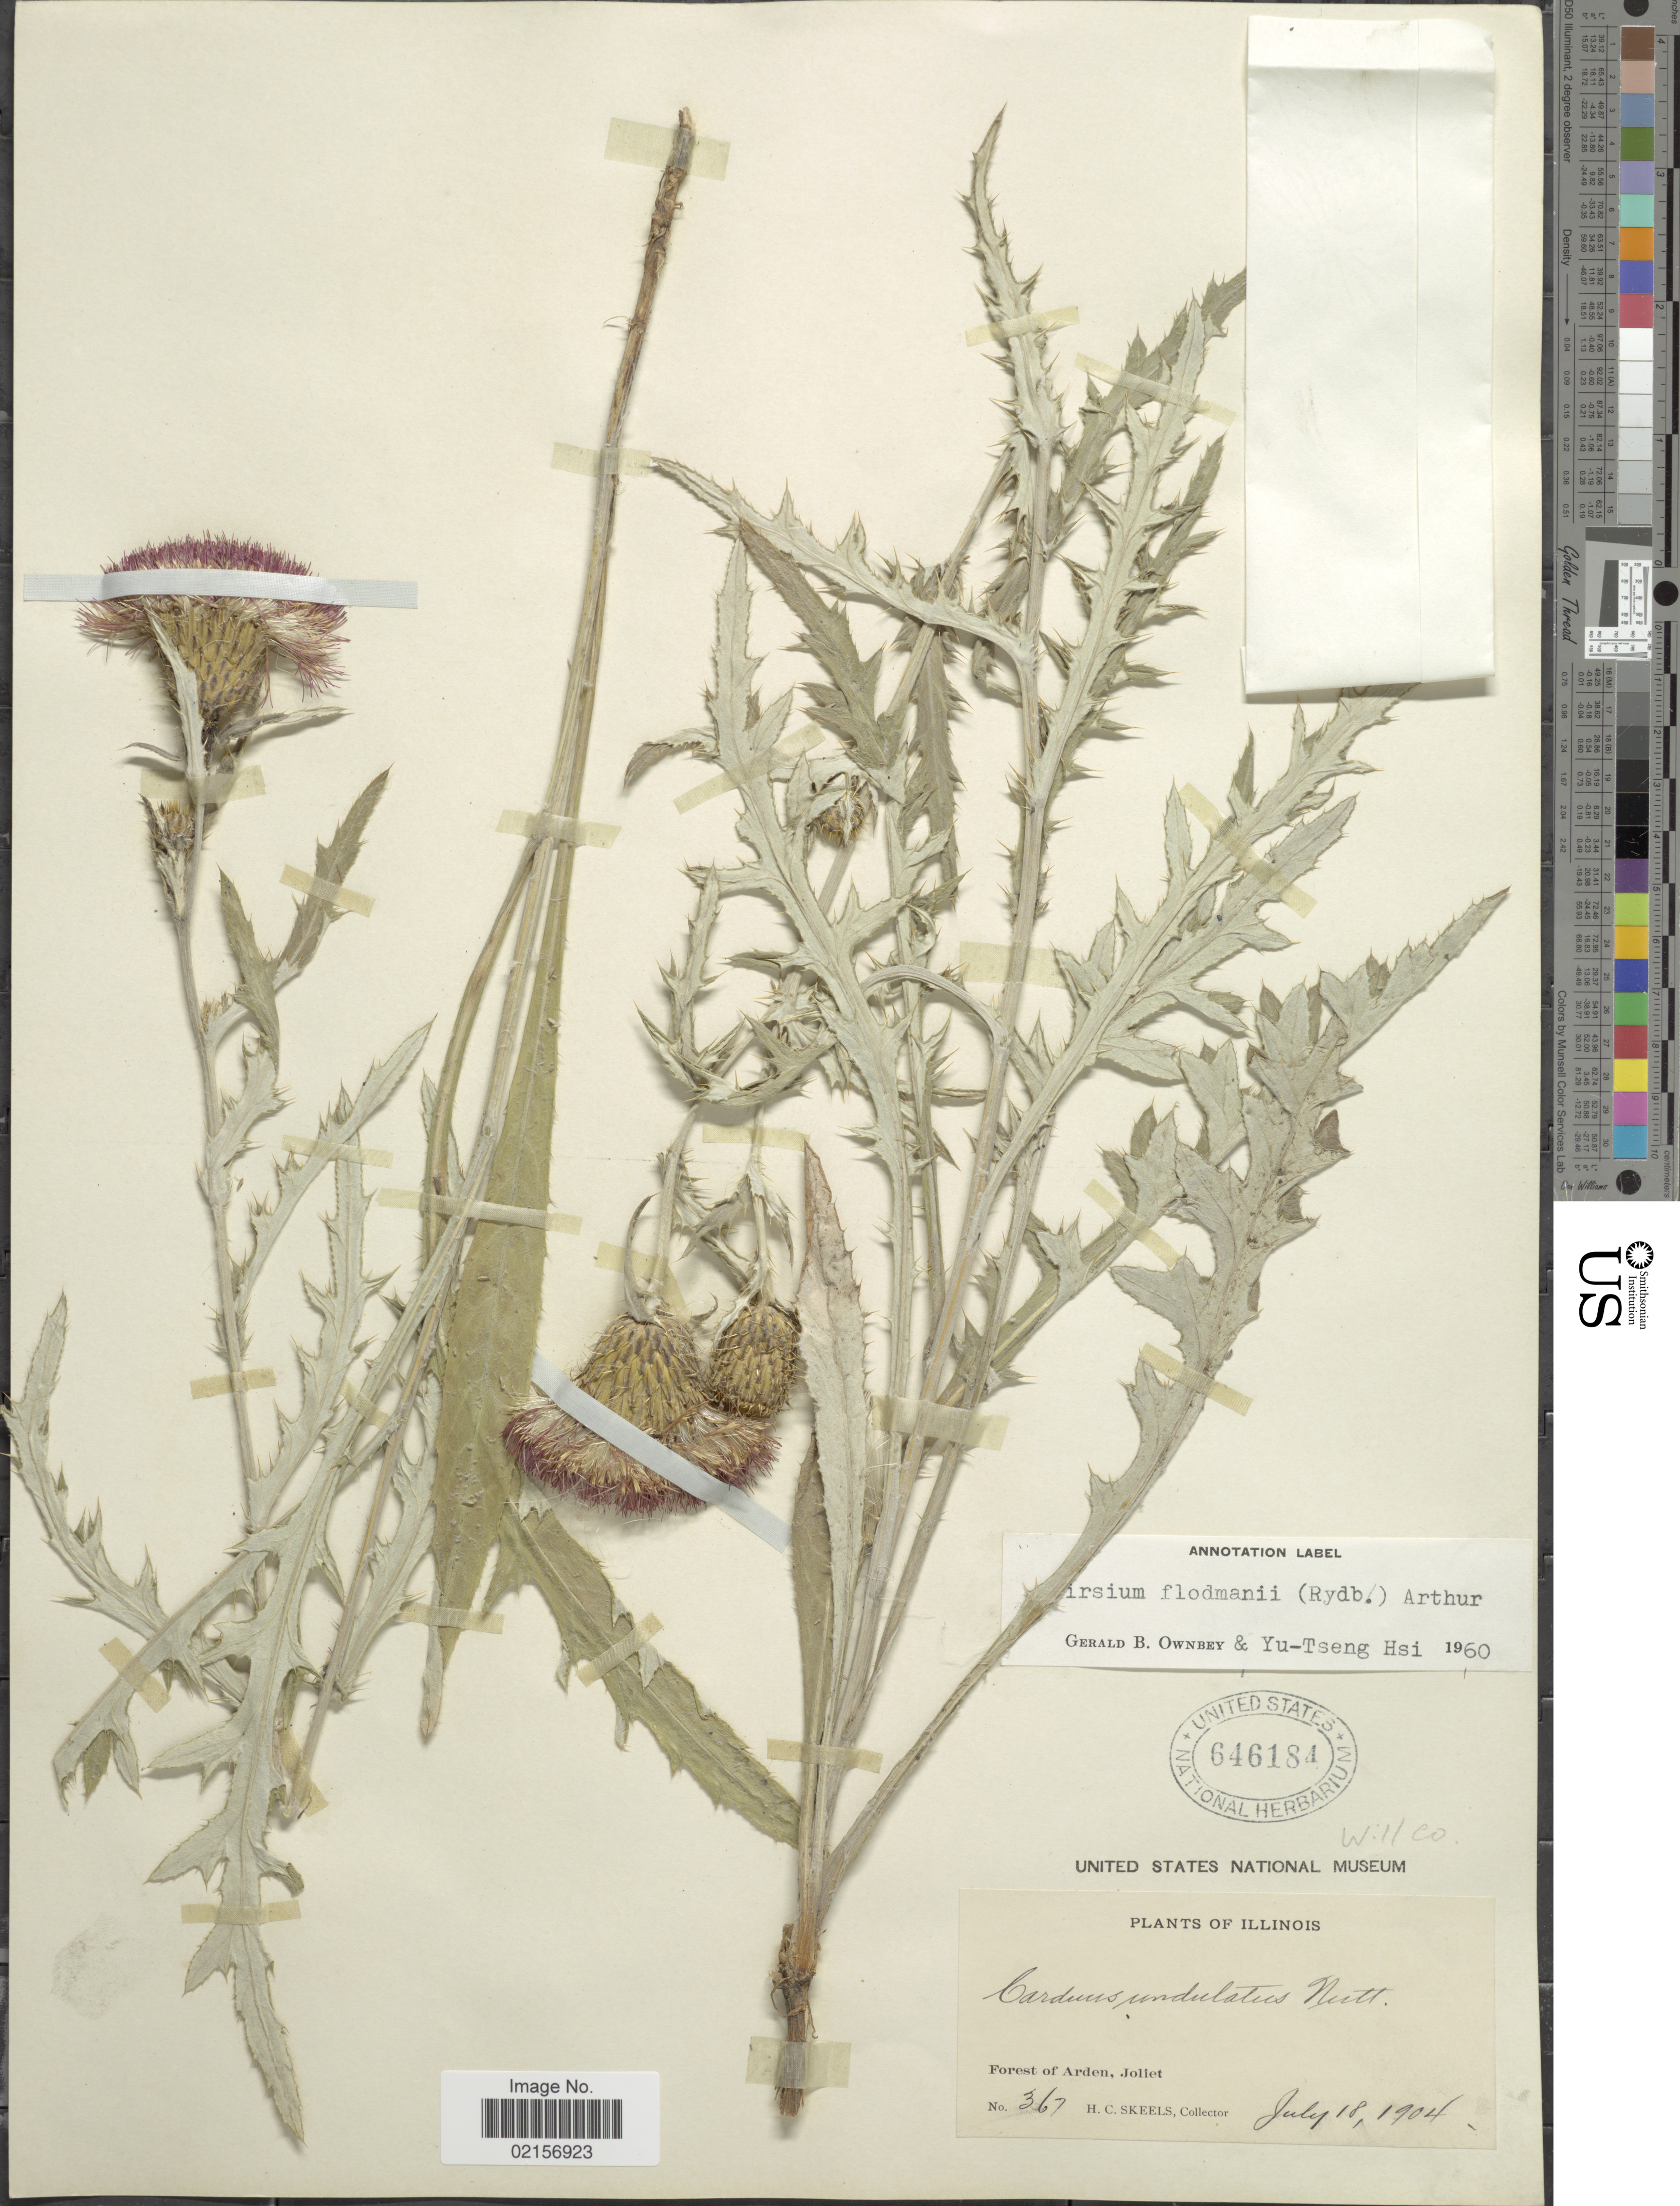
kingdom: Plantae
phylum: Tracheophyta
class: Magnoliopsida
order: Asterales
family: Asteraceae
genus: Cirsium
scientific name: Cirsium flodmanii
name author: (Rydb.) Arthur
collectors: H. Skeels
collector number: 367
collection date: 1904-07-18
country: United States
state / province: Illinois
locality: Forest of Arden, Joliet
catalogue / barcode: US 646184